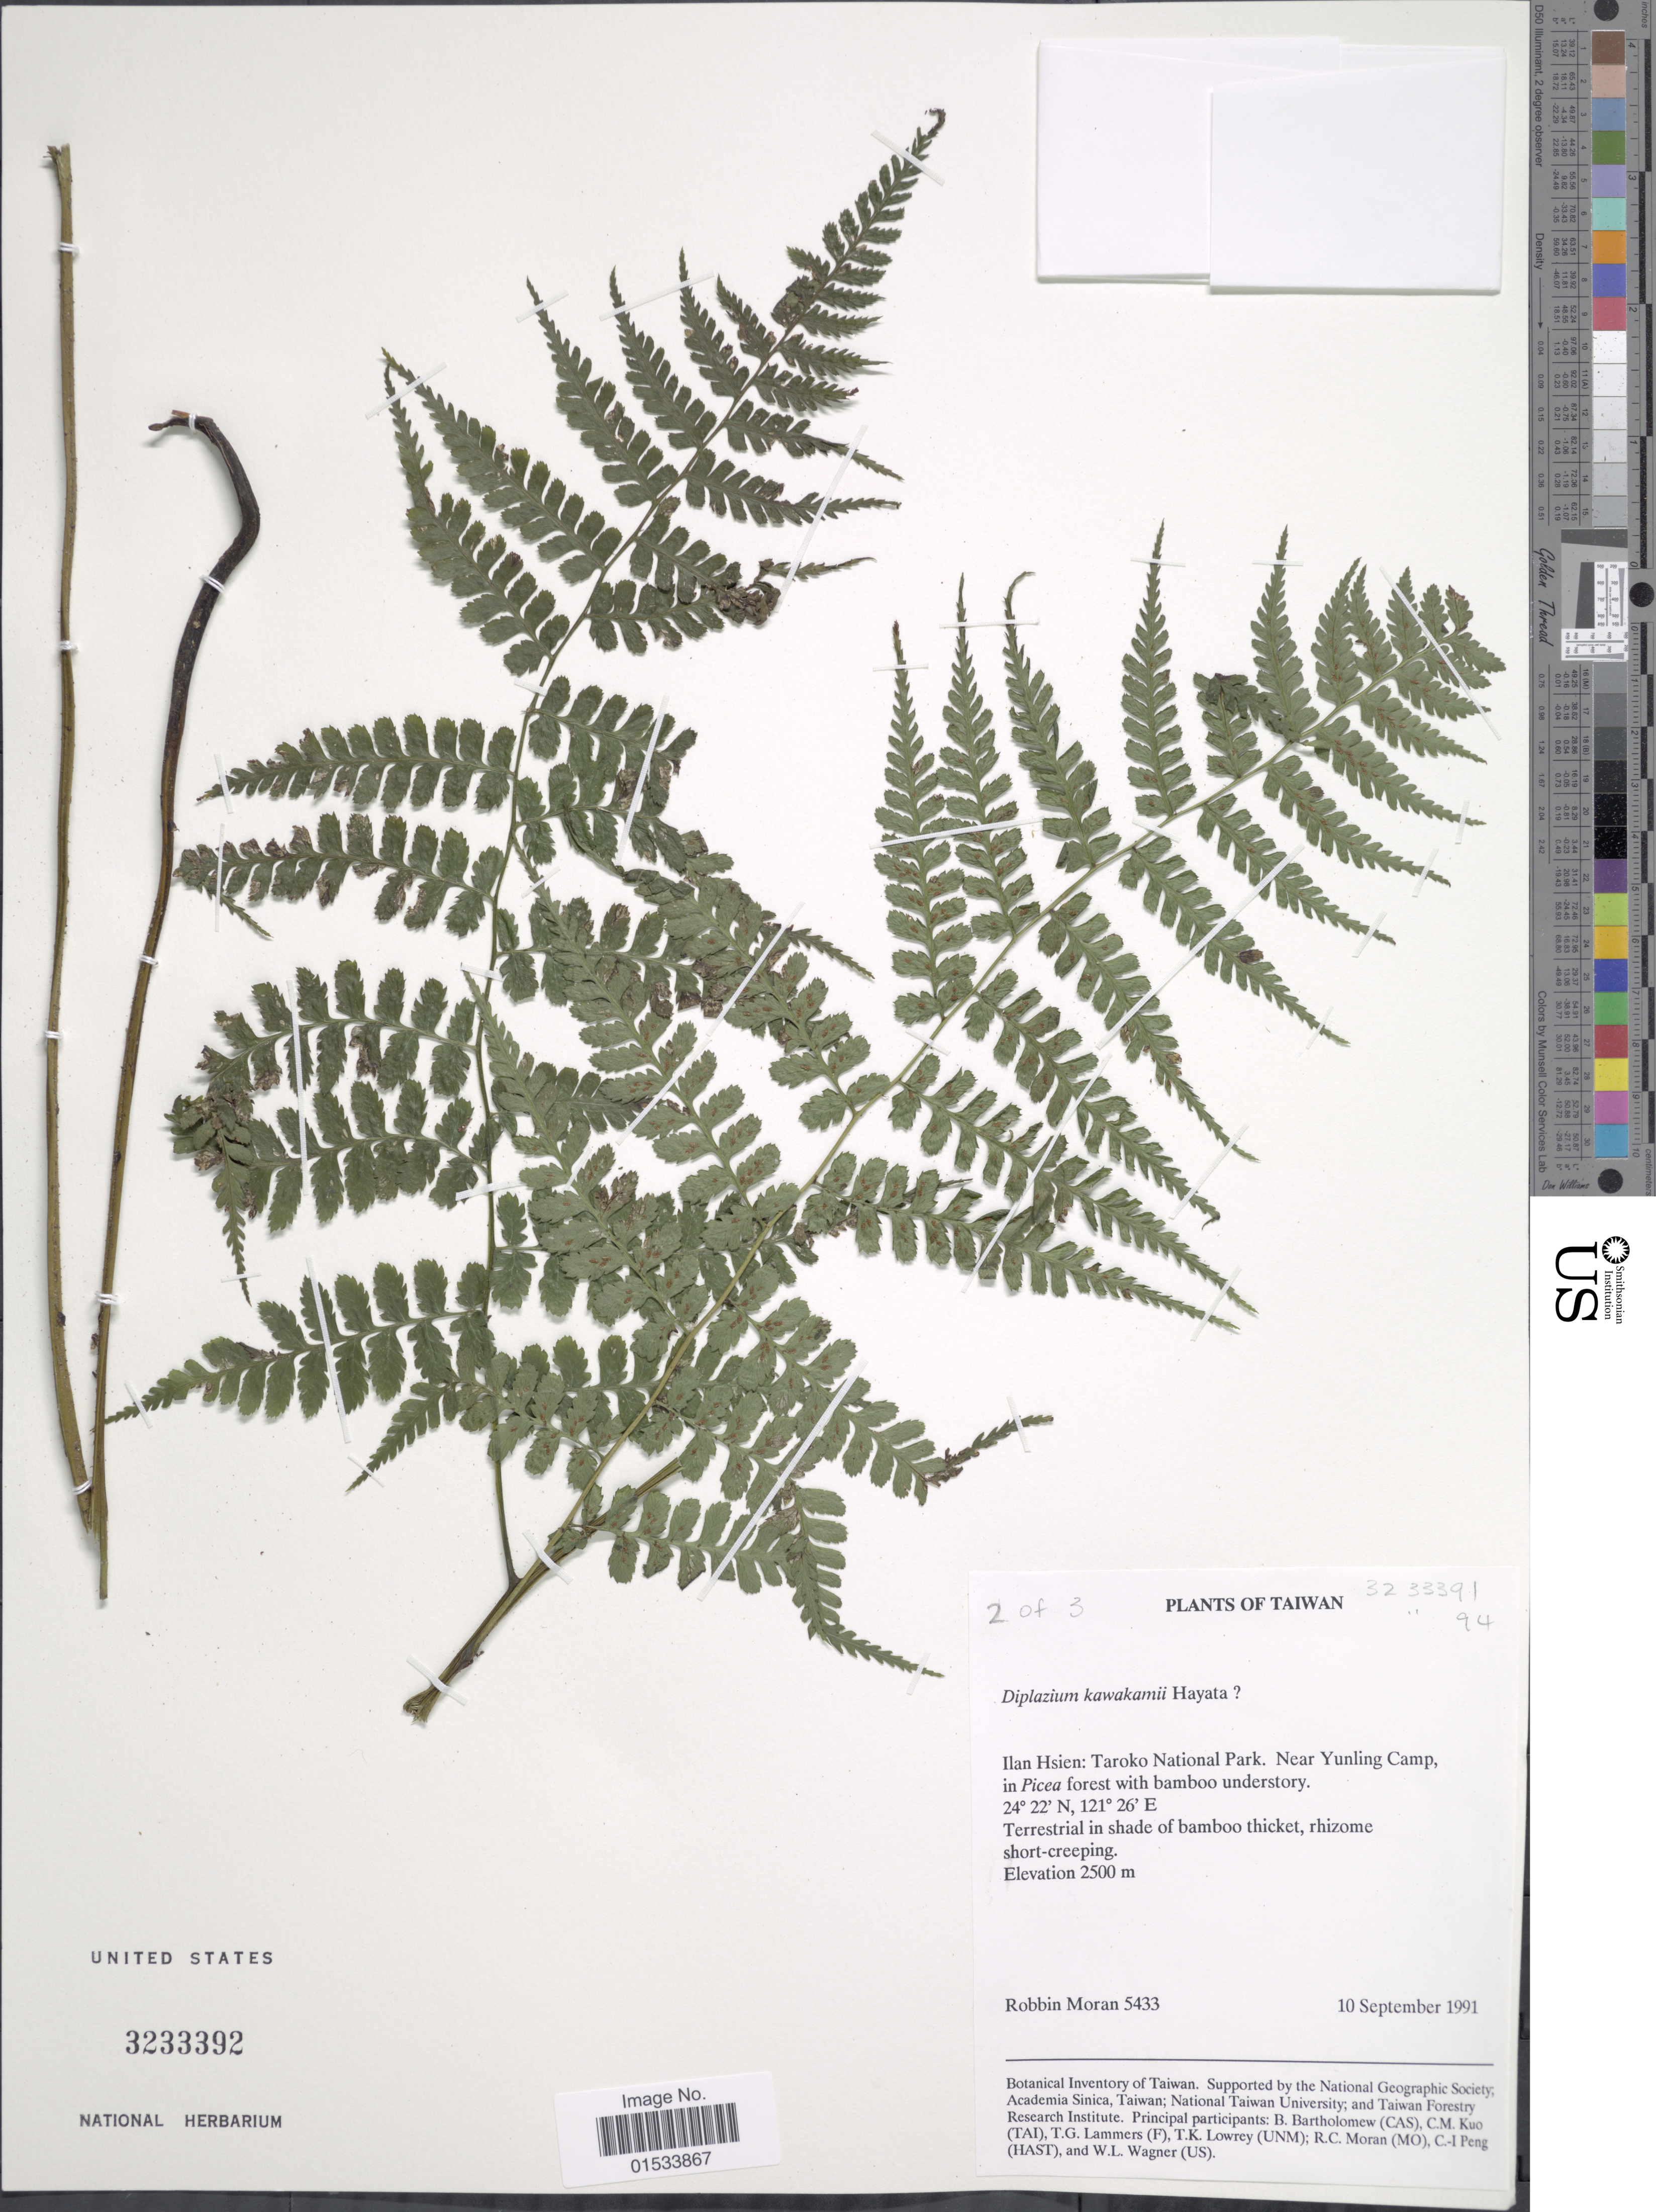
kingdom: Plantae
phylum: Tracheophyta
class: Polypodiopsida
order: Polypodiales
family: Athyriaceae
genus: Diplazium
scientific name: Diplazium kawakamii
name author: Hayata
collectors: R. C. Moran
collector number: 5433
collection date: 1991-09-10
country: Taiwan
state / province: Ilan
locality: Ila Hsien: Taroko National Park, Near Yungling Camp in Picea forest with bamboo understory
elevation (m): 2500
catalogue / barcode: US 3233392